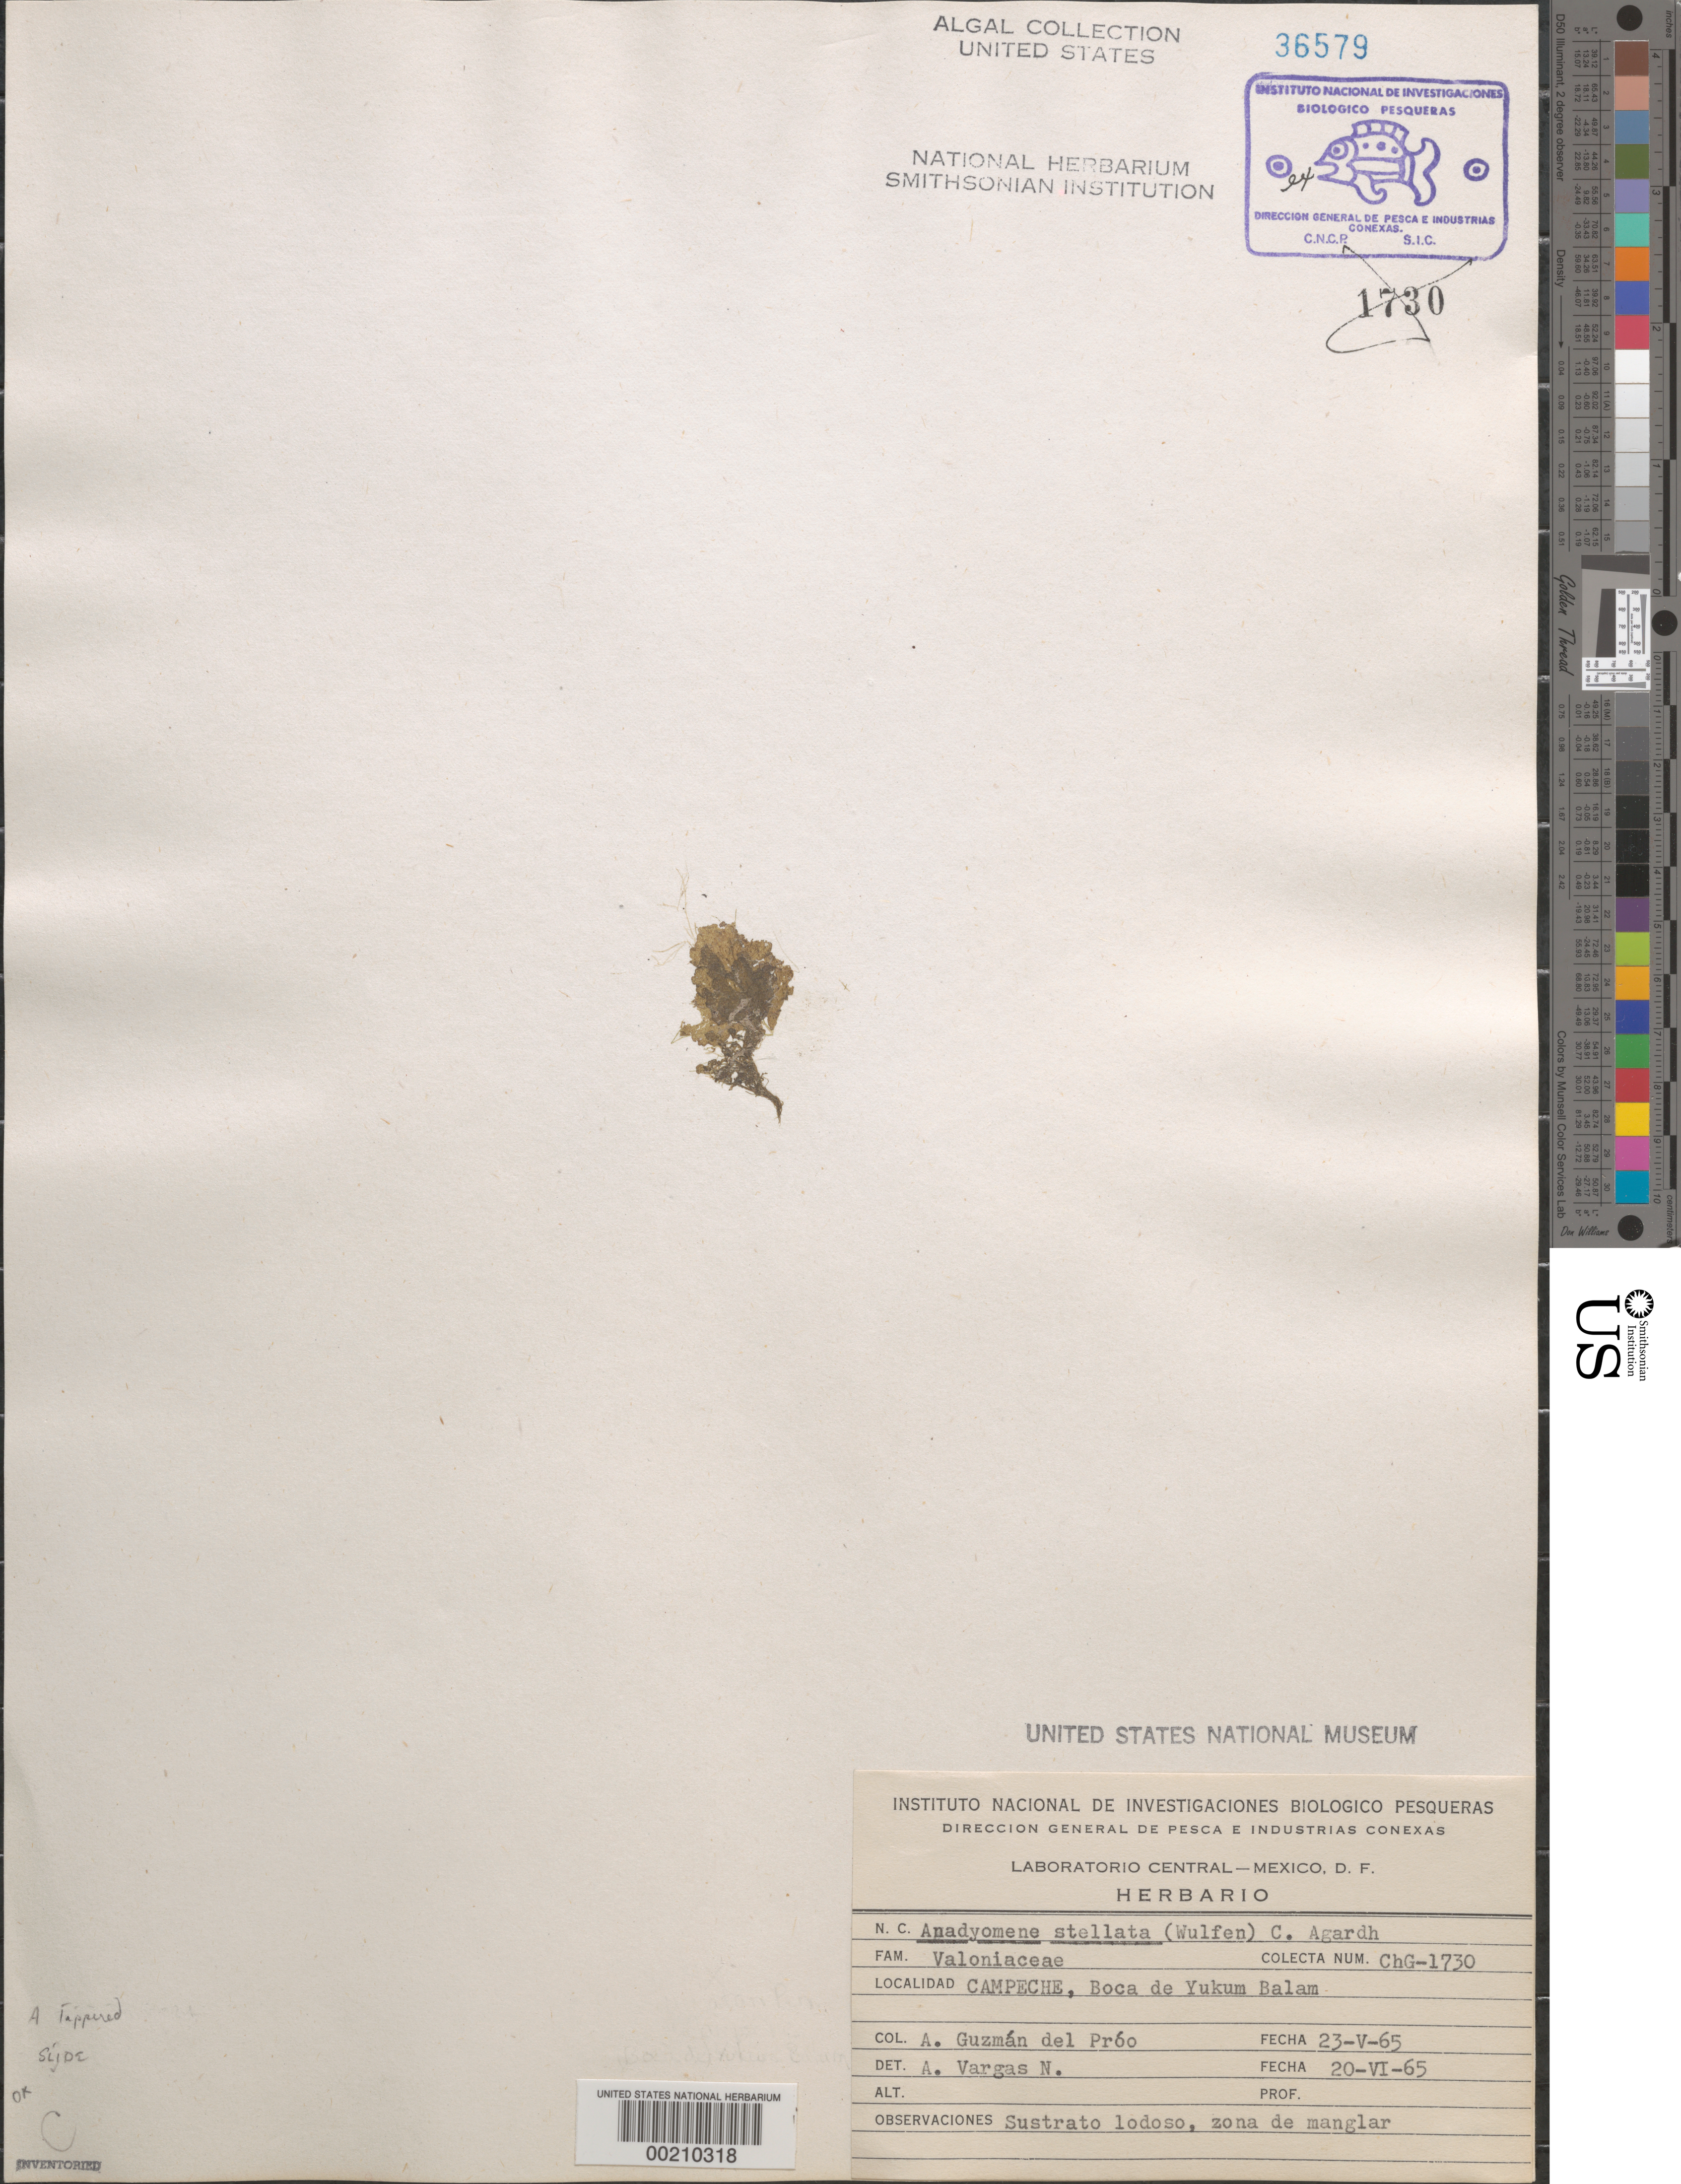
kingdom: Plantae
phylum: Chlorophyta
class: Ulvophyceae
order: Cladophorales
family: Anadyomenaceae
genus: Anadyomene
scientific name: Anadyomene stellata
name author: (Wulfen) C. Agardh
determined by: Vargas N., A.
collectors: S. Guzman del Proo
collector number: Chg-1730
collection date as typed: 23 May 1965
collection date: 1965-05-23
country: Mexico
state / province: Campeche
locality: Yukum Balam mouth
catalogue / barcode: US 36579